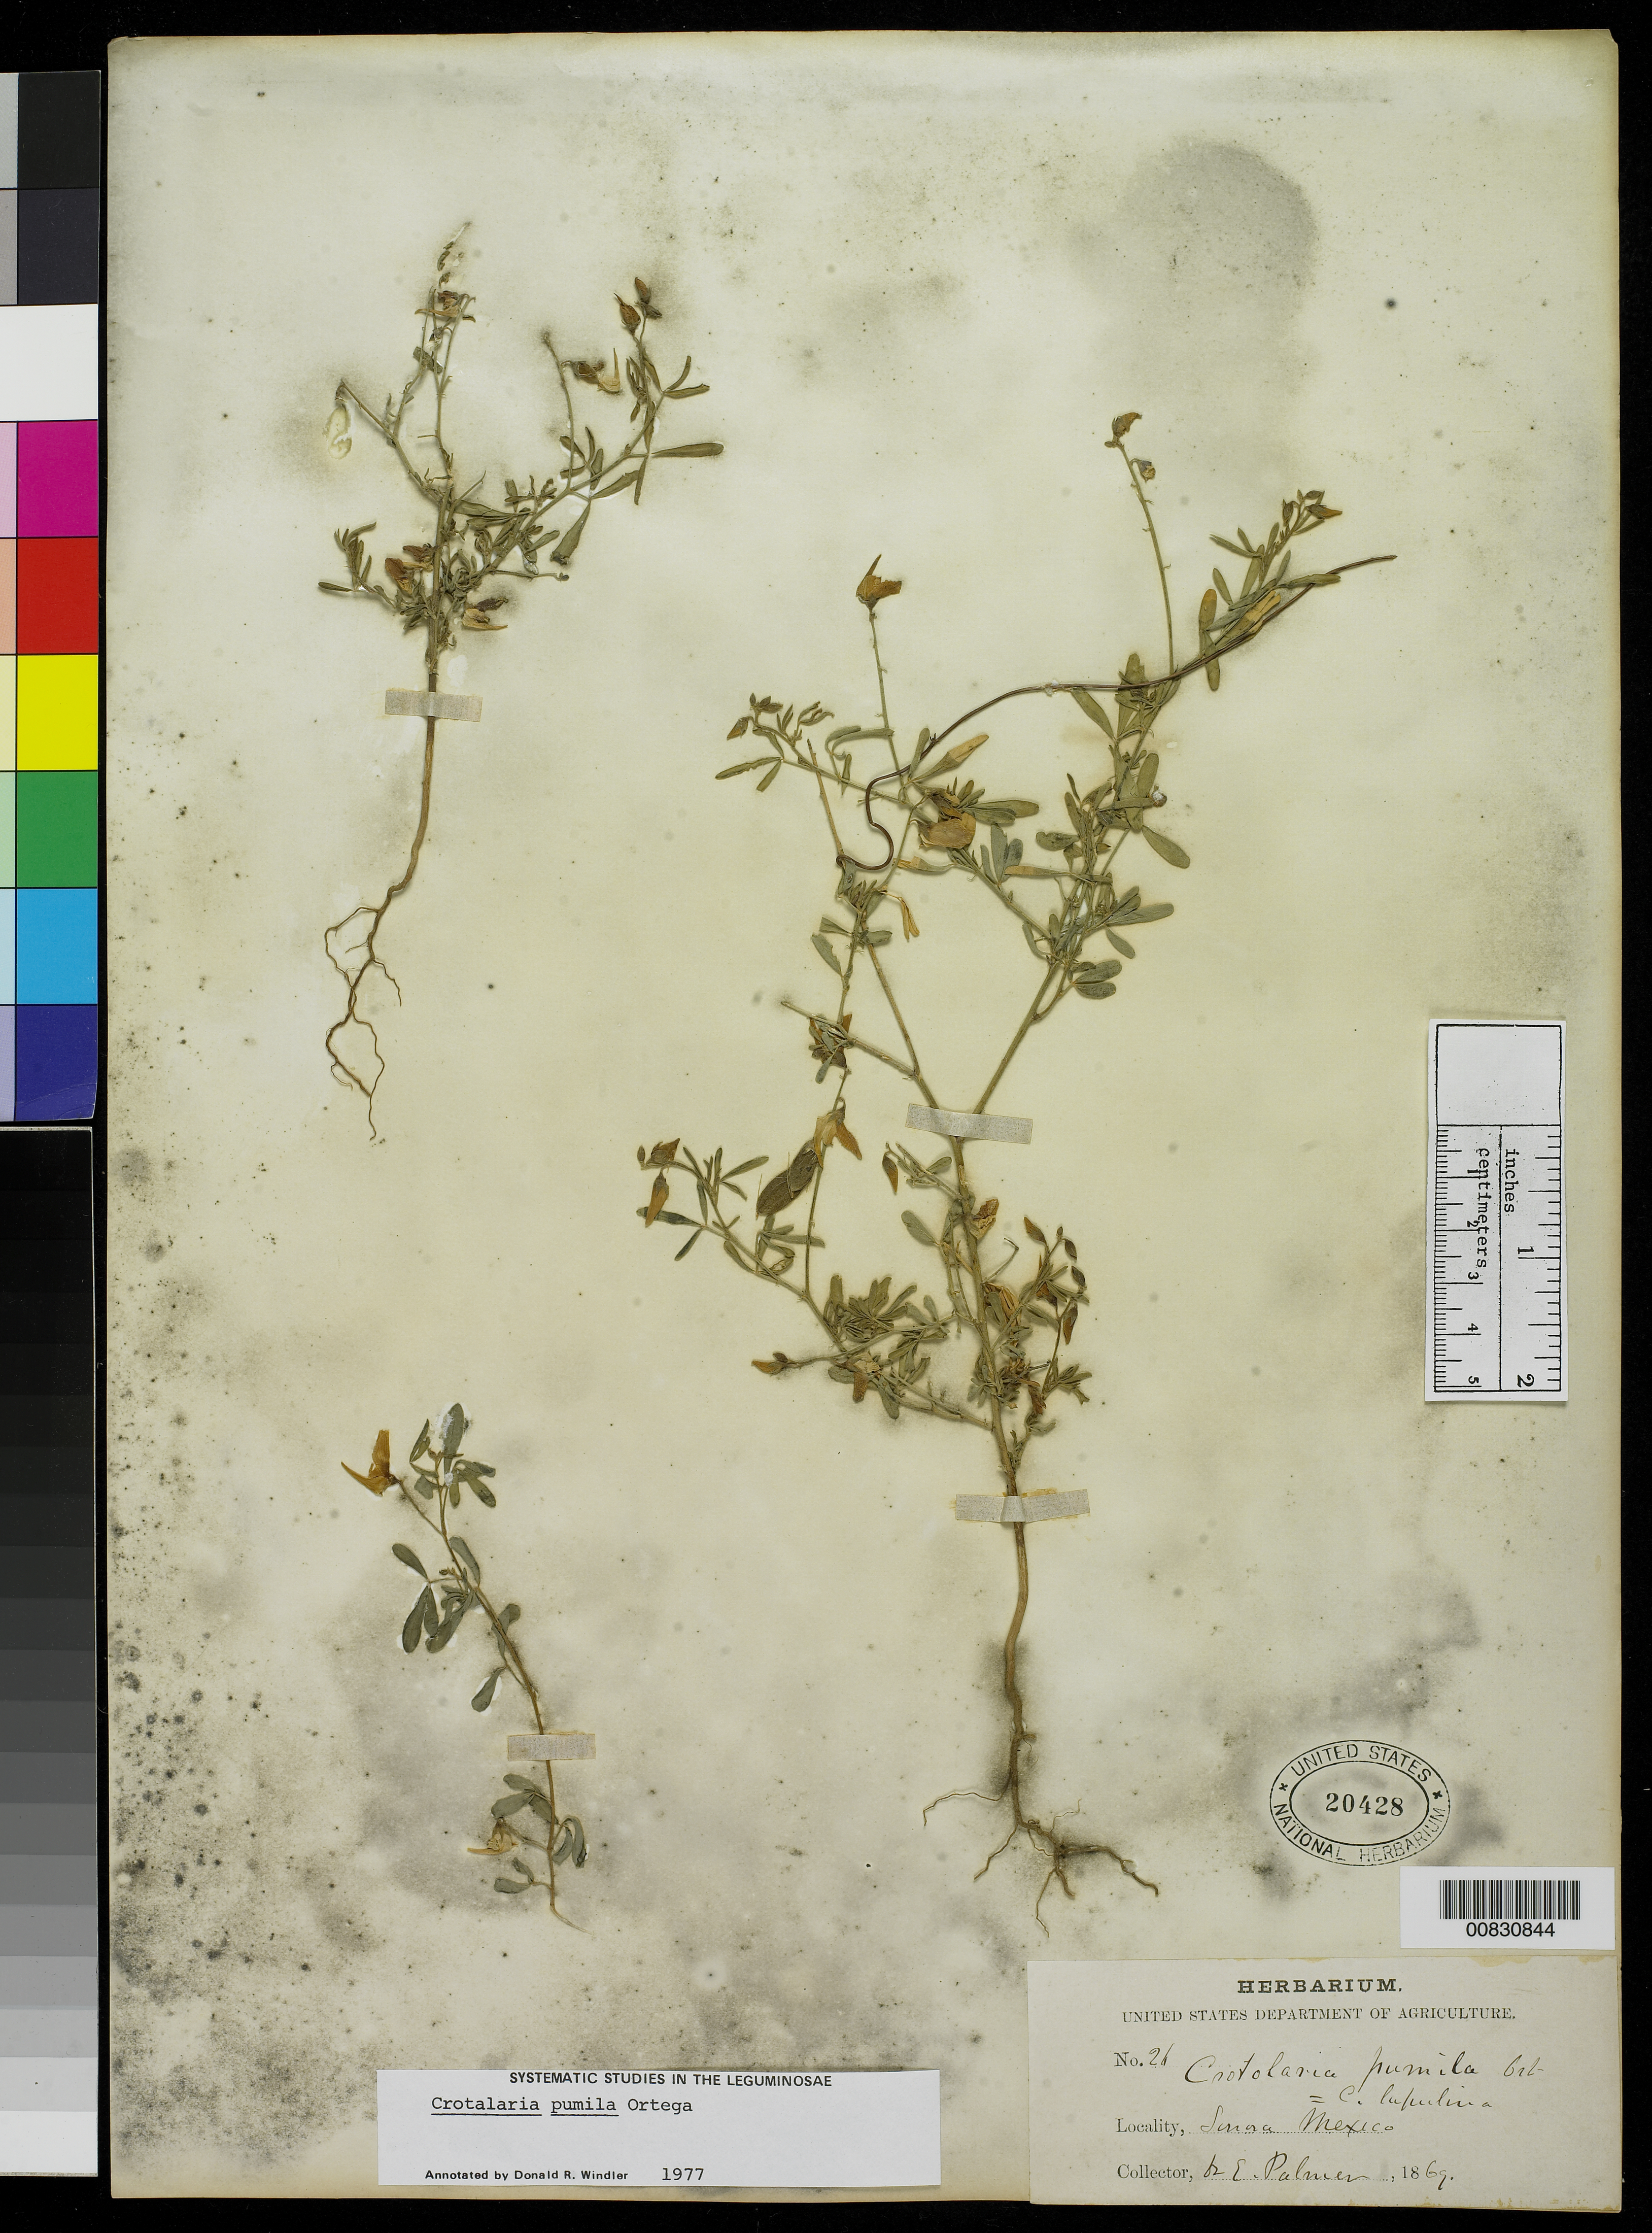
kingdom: Plantae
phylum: Tracheophyta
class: Magnoliopsida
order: Fabales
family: Fabaceae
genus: Crotalaria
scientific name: Crotalaria pumila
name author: Ortega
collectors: E. Palmer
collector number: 21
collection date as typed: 1869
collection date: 1869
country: Mexico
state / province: Sonora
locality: Sonora.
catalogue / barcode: US 20428